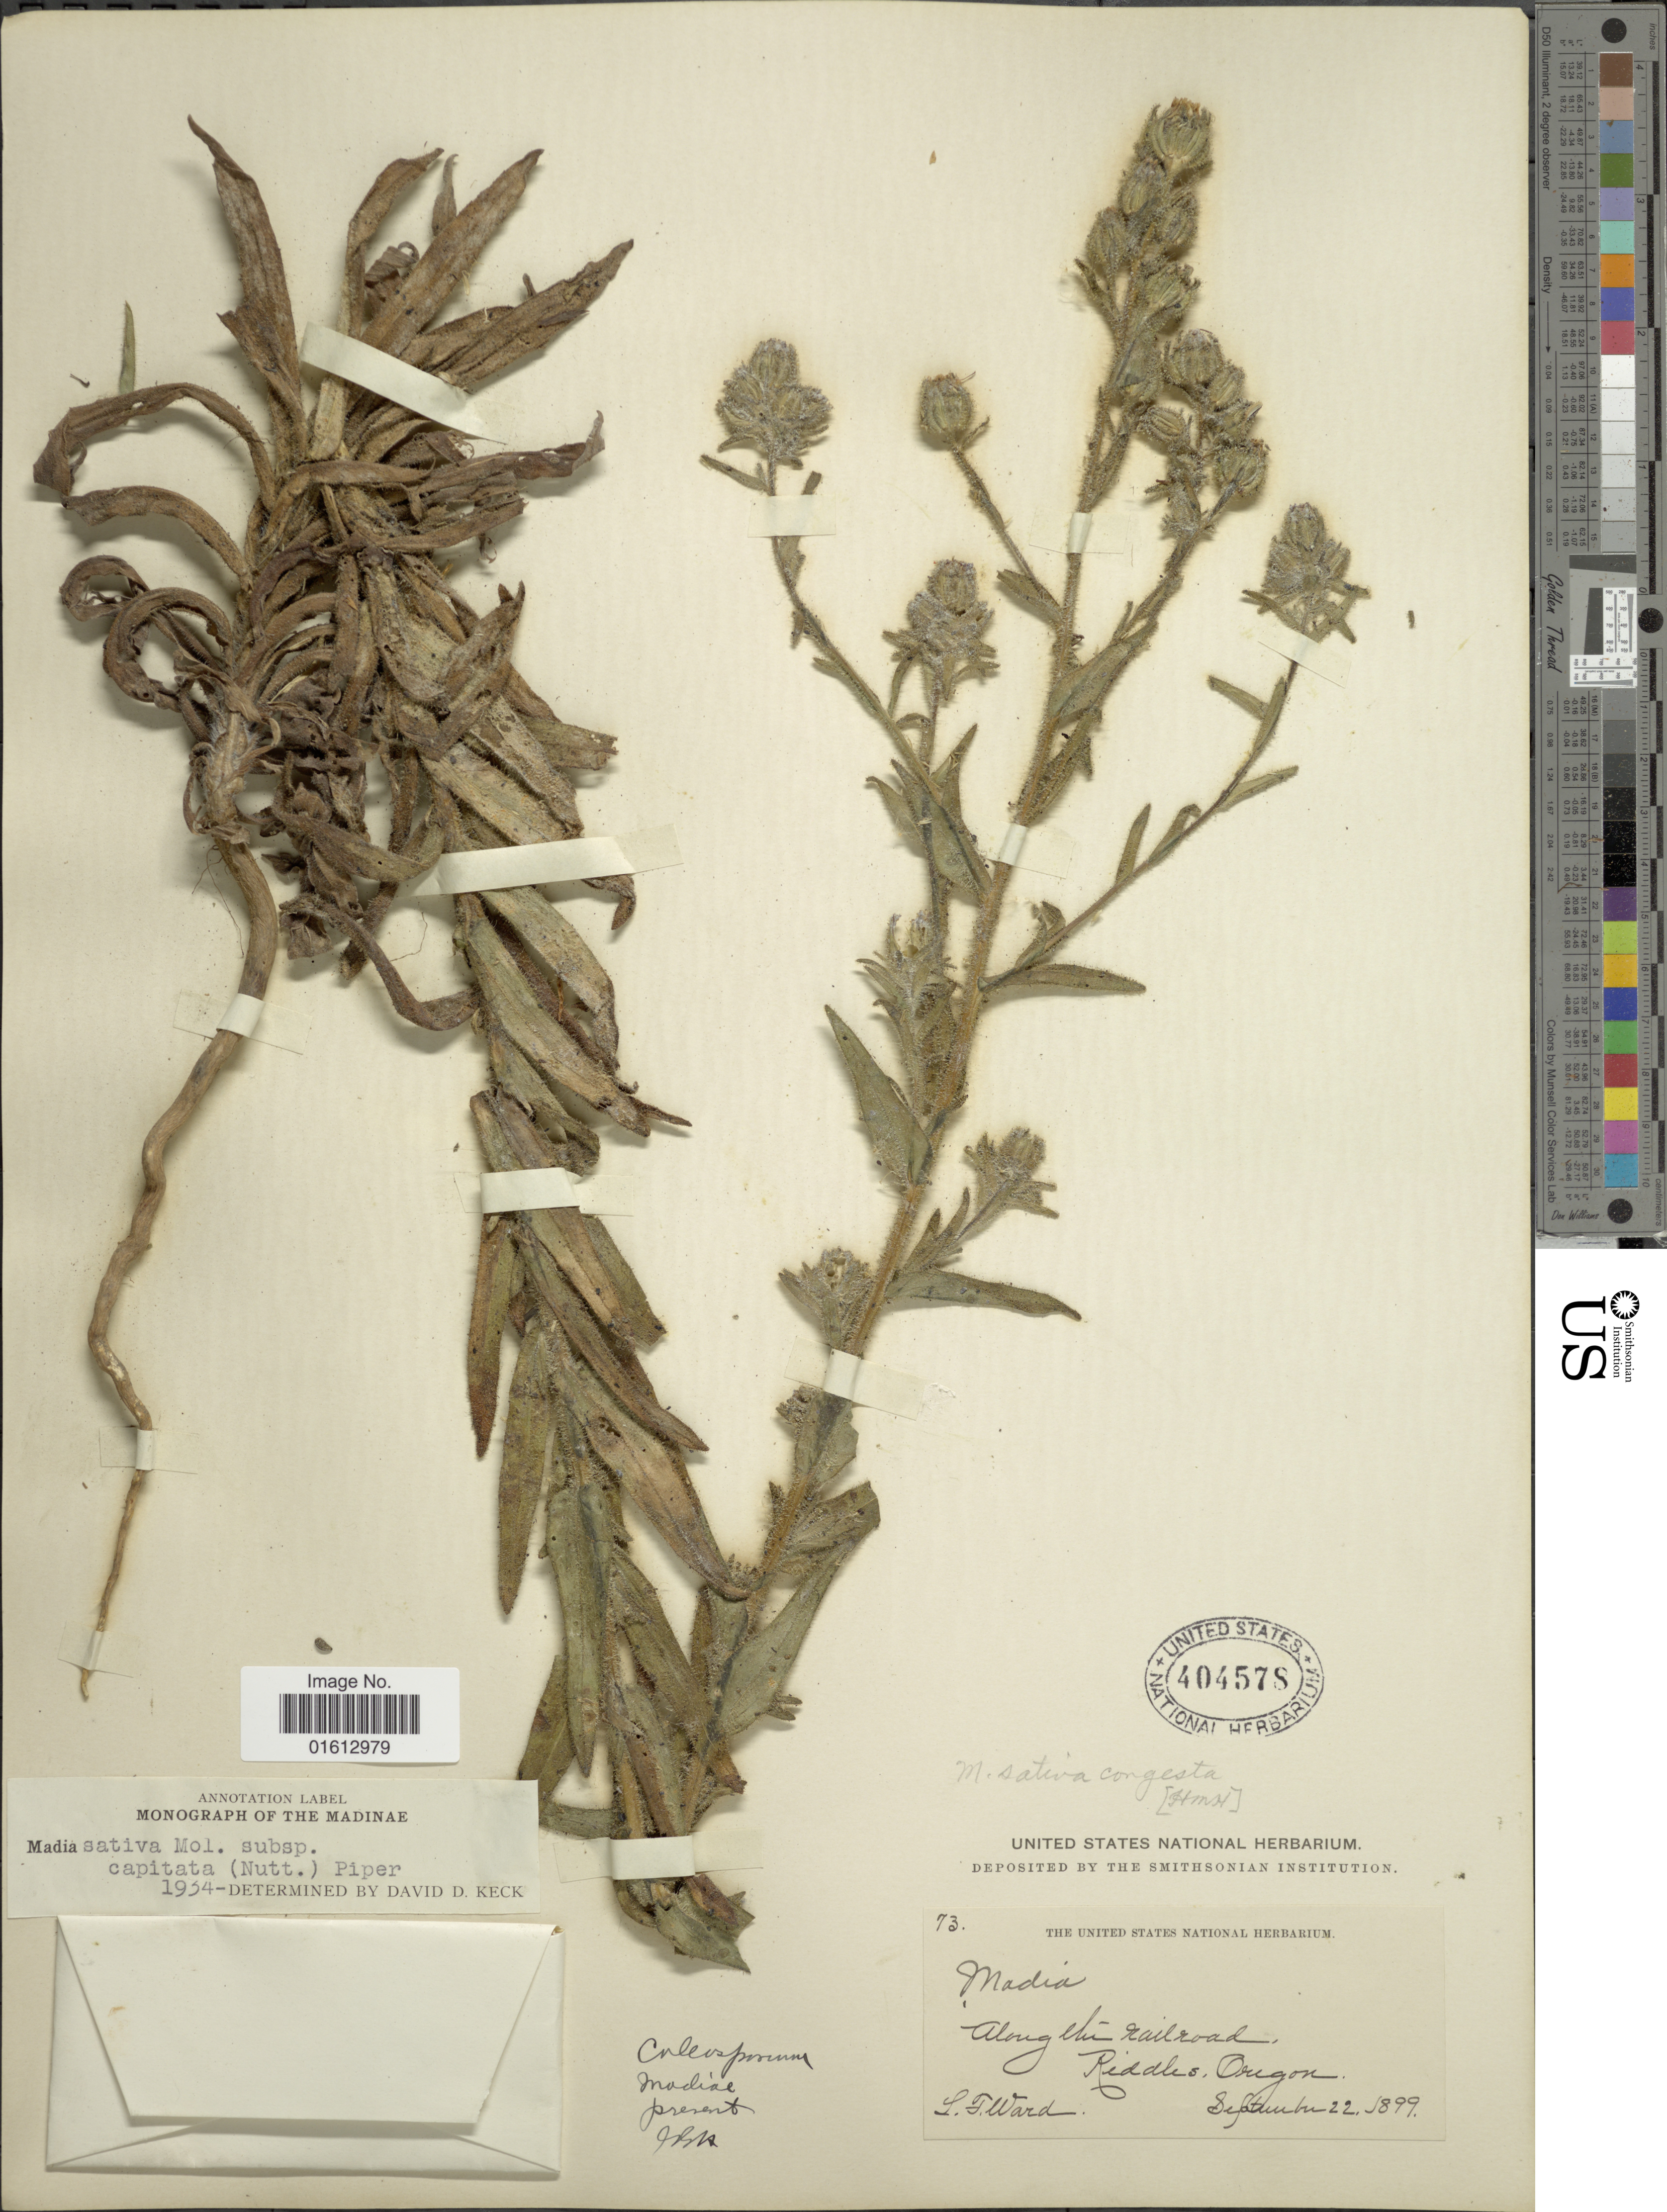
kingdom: Plantae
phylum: Tracheophyta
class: Magnoliopsida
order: Asterales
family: Asteraceae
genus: Madia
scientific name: Madia sativa subsp. capitata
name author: (Nutt.) Piper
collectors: L. Ward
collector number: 73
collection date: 1899-09-22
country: United States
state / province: Oregon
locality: Oregon, along the railroad Reddles.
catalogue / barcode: US 404578